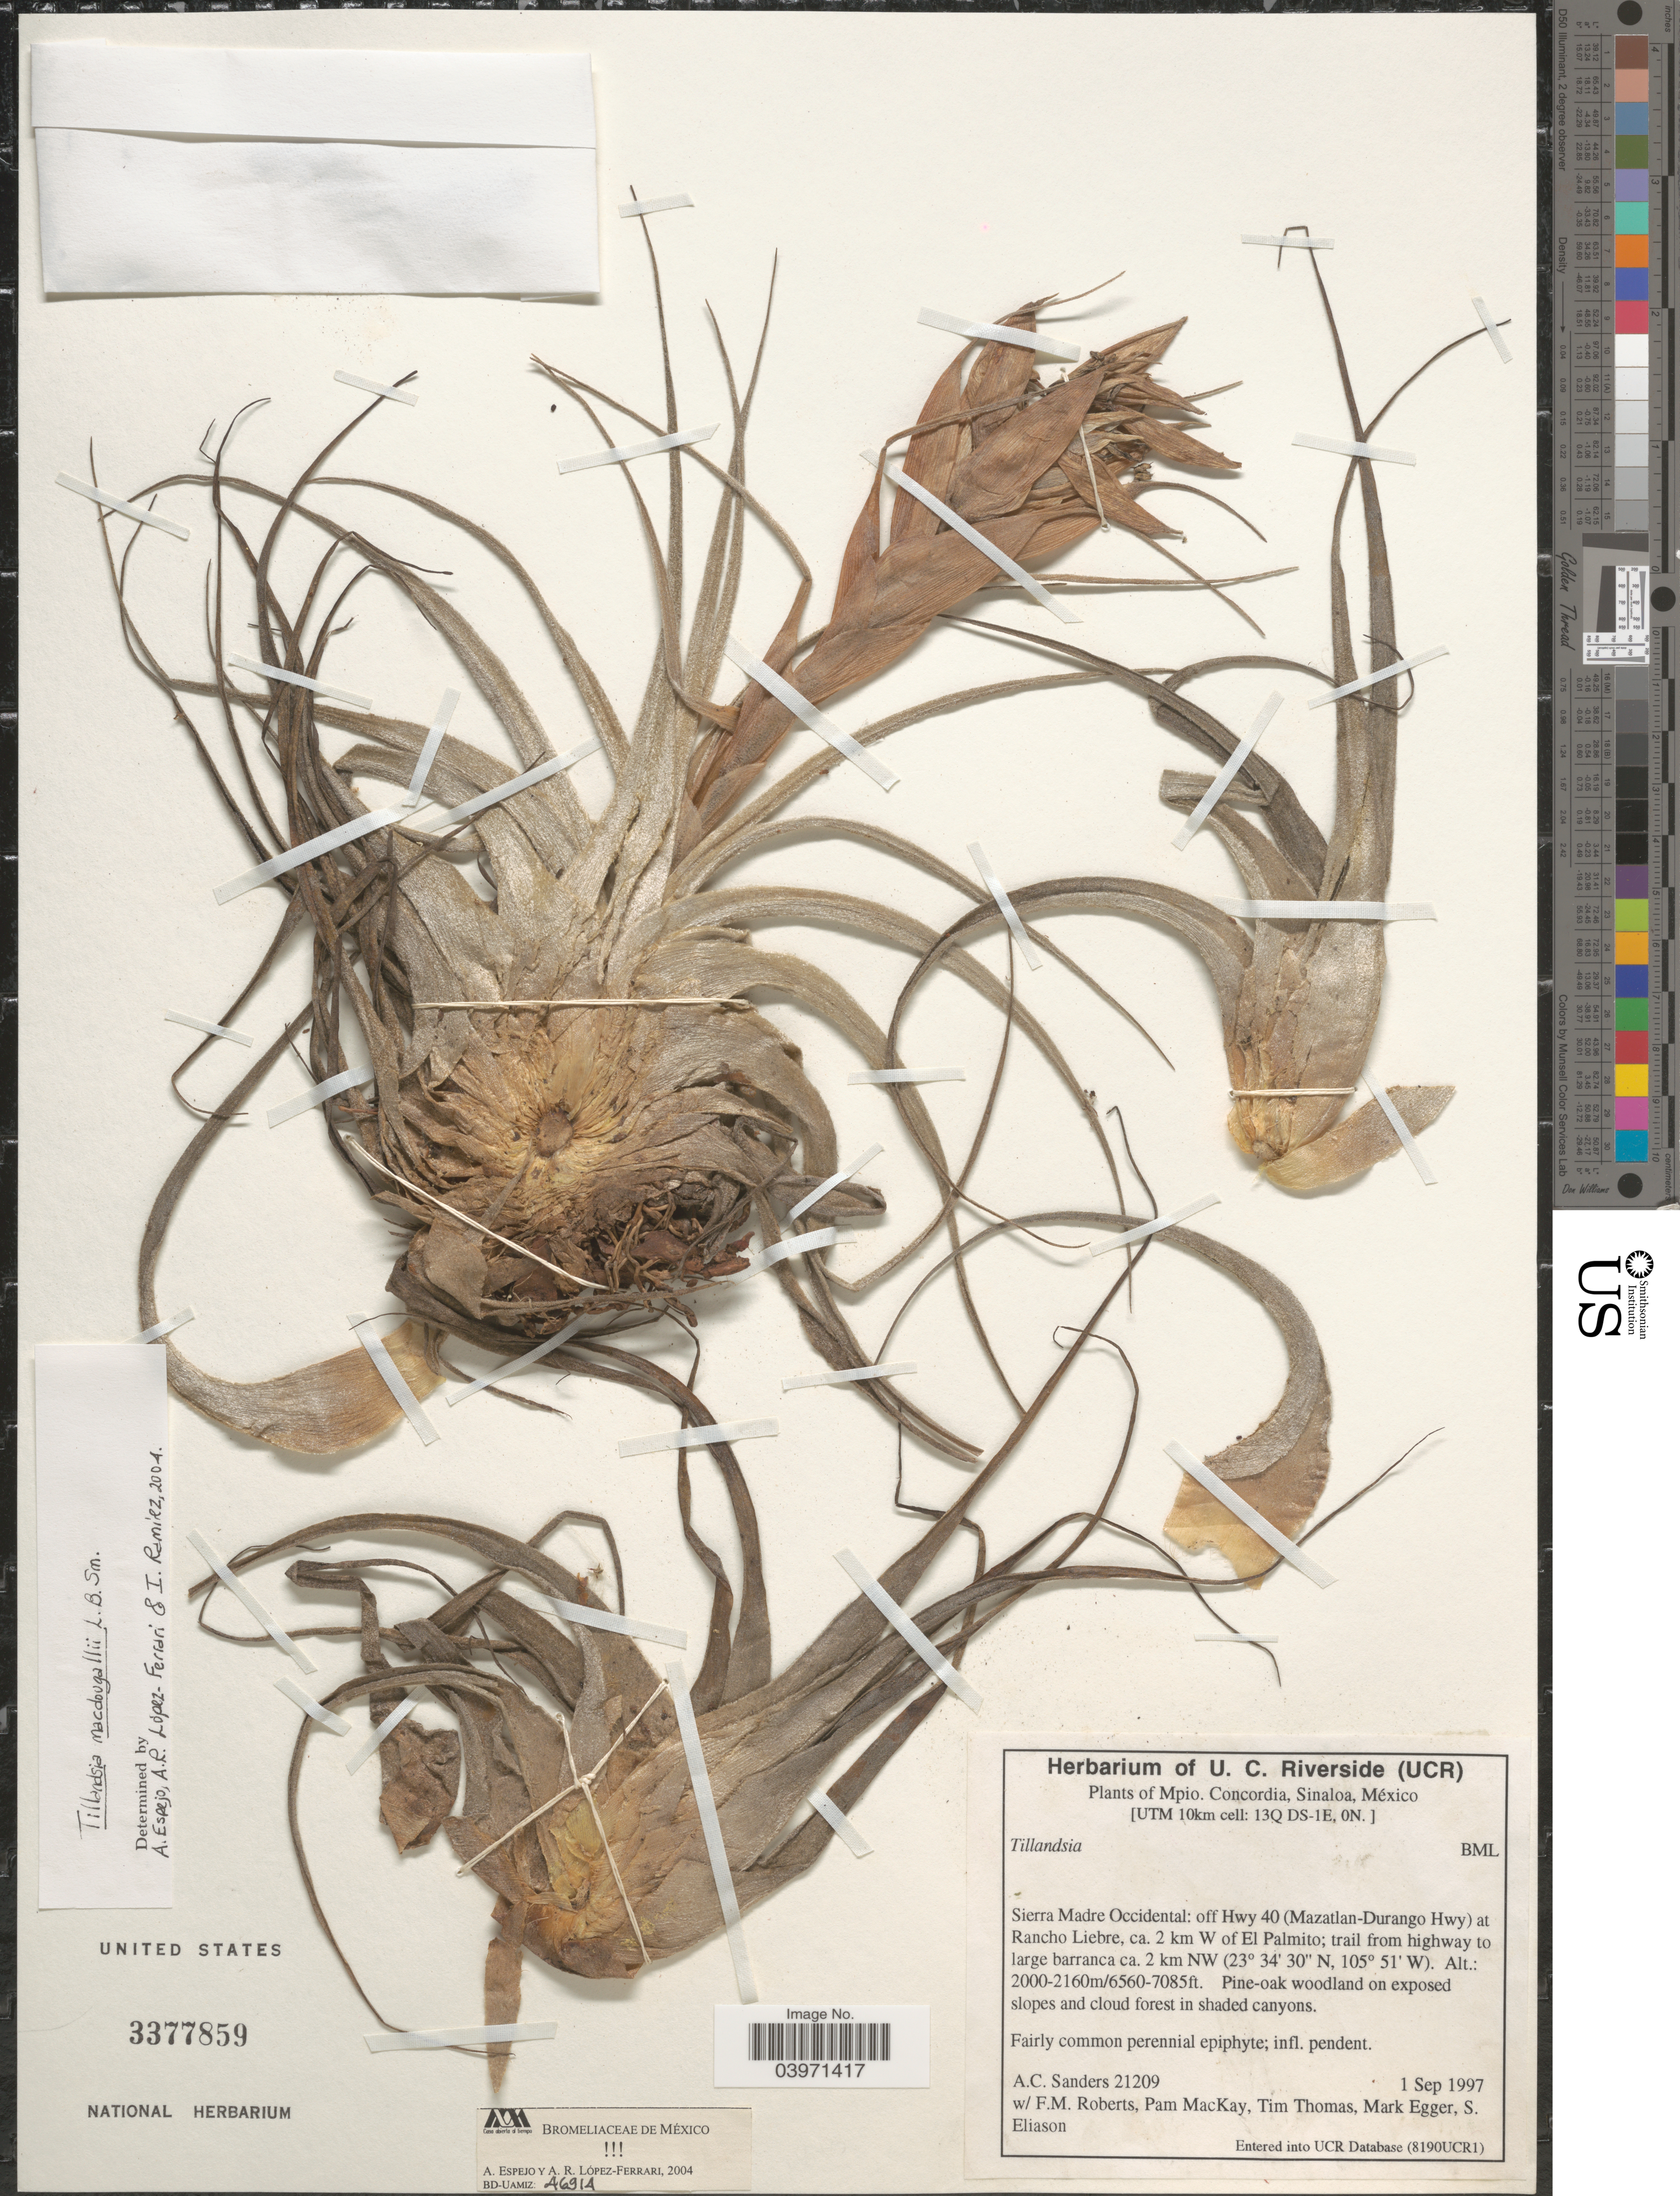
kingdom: Plantae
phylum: Tracheophyta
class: Liliopsida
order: Poales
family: Bromeliaceae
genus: Tillandsia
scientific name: Tillandsia macdougallii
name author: L.B. Sm.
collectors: A. Sanders, F. Roberts, P. Mackay, T. Thomas & et al.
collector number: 21209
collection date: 1997-09-01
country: Mexico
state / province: Sinaloa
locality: Mpio. Concordia. Sierra Madre Occidental: off Hwy 40 (Mazatlan-Durango Hwy) at Rancho Liebre, ca. 2 km W of El Palmito; trail from highway to large barranca ca. 2 km NW.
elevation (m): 1999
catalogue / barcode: US 3377859